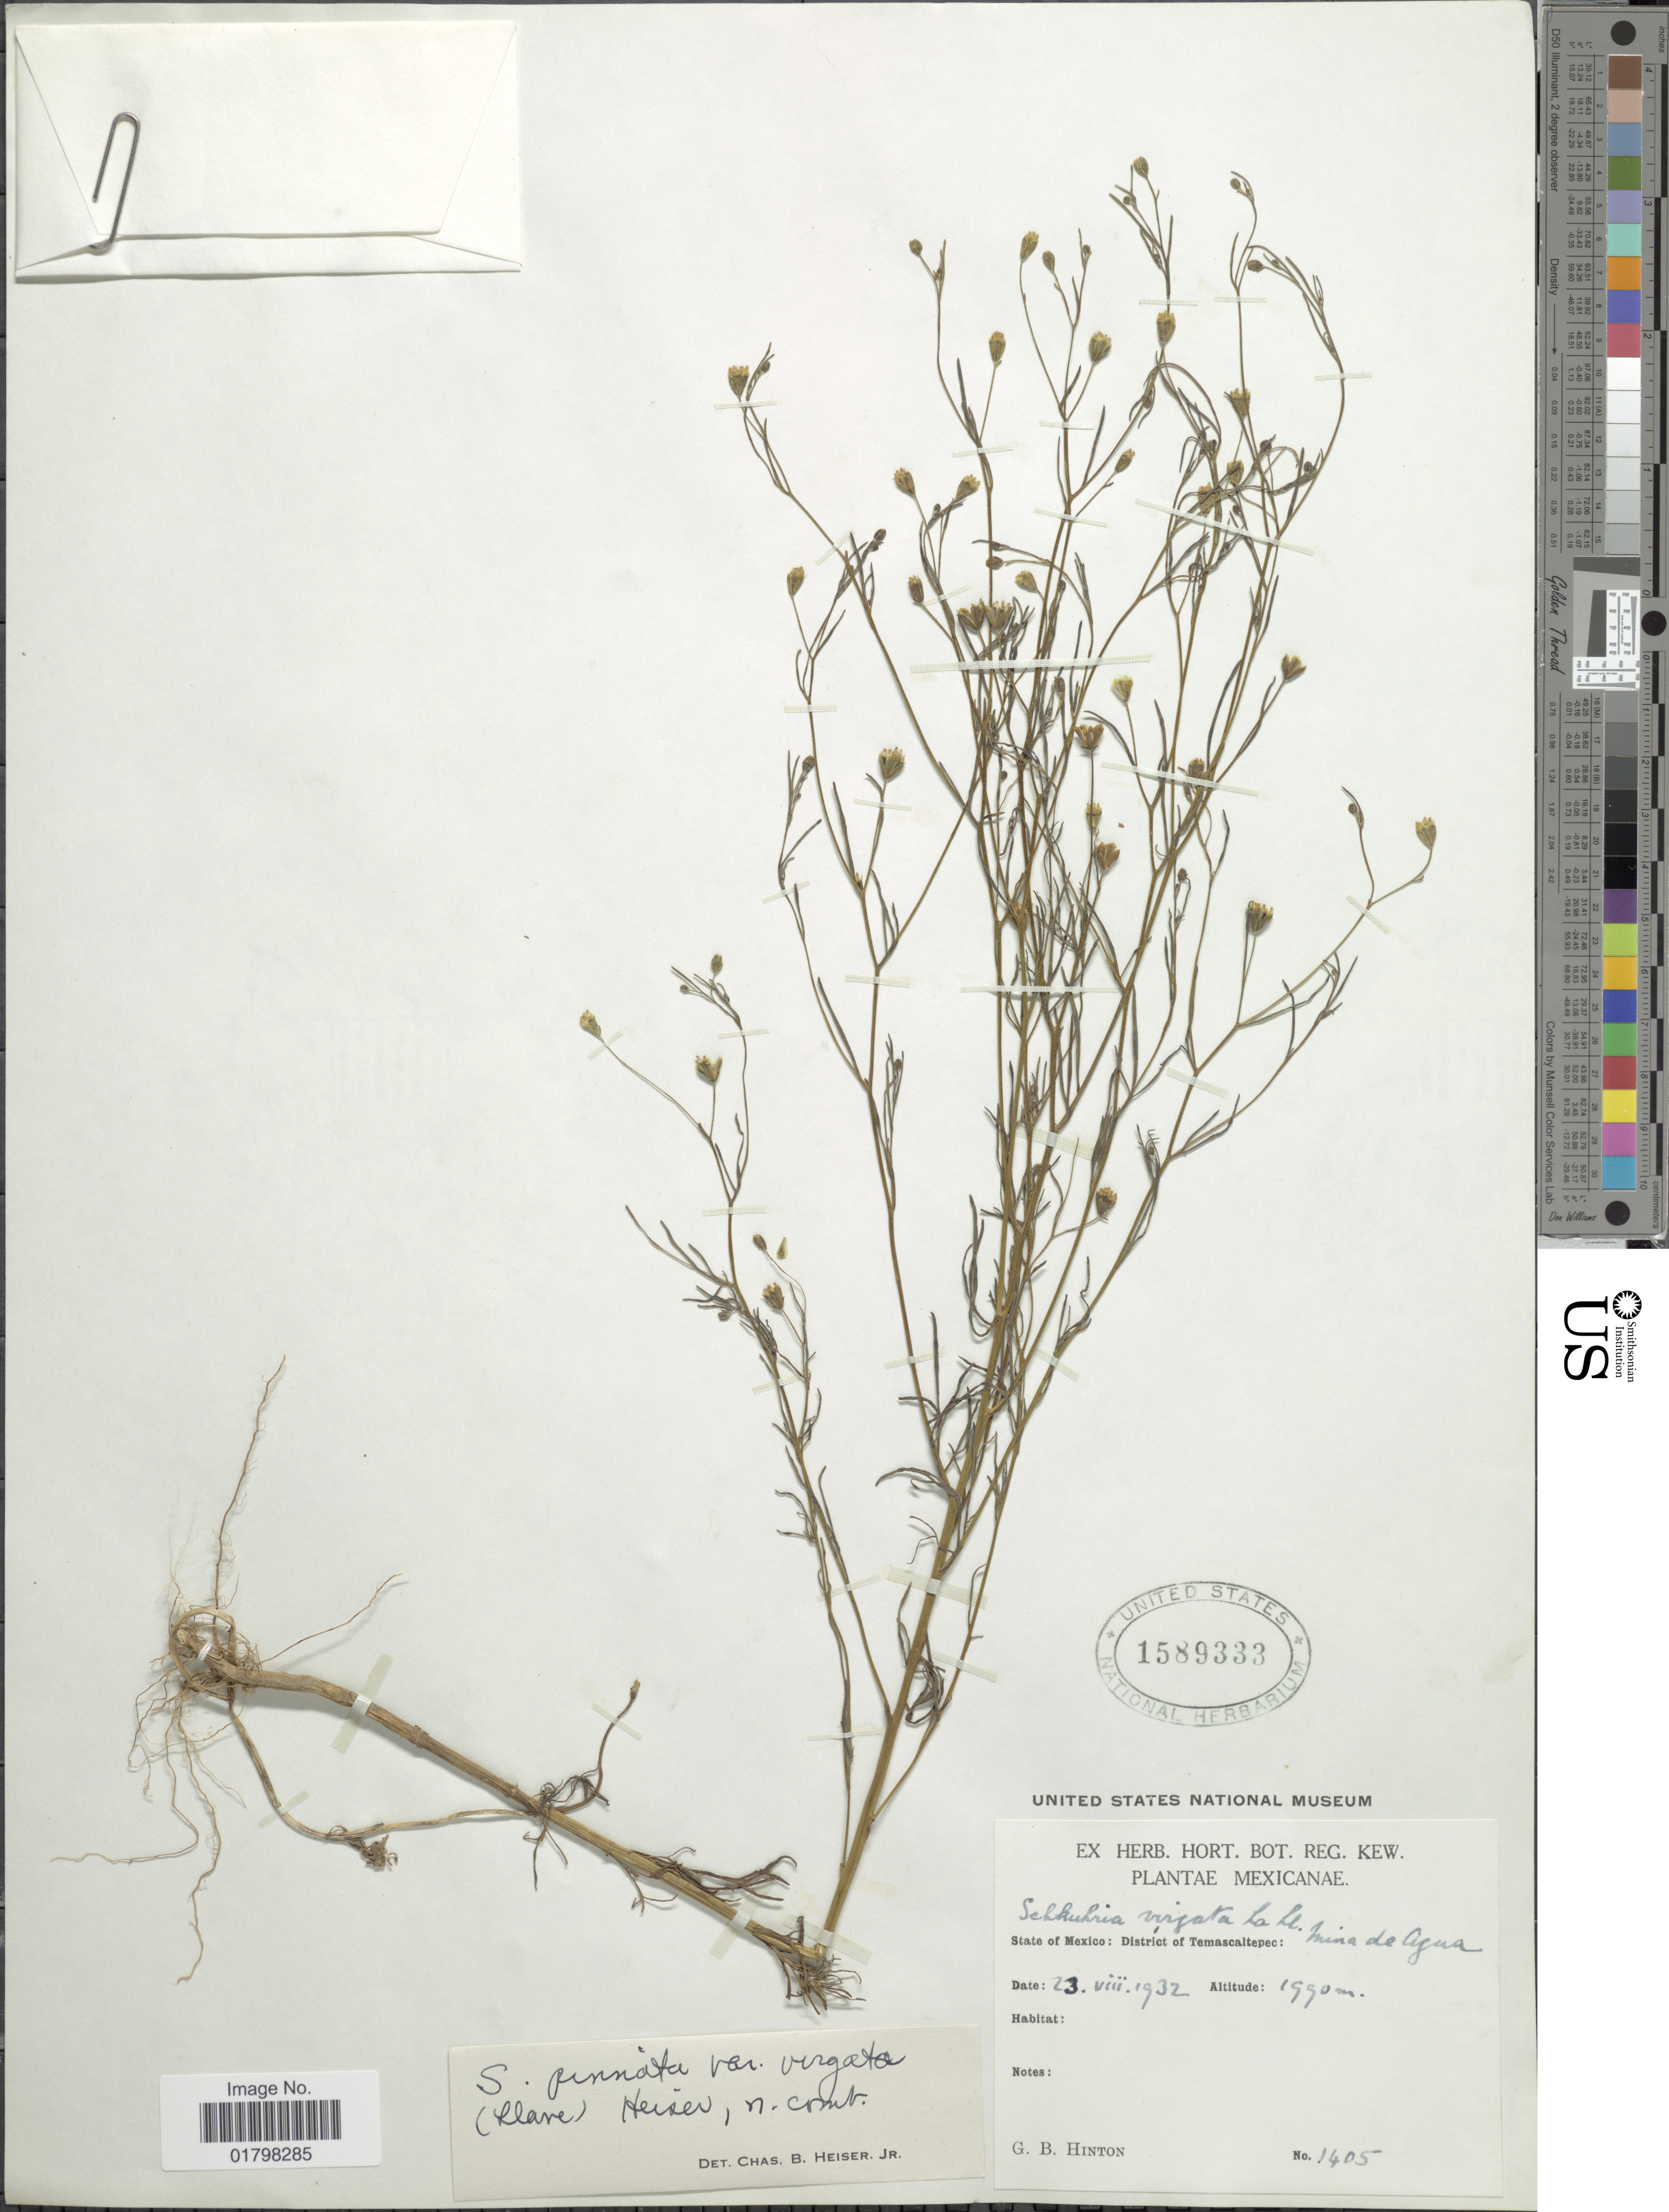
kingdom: Plantae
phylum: Tracheophyta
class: Magnoliopsida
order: Asterales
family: Asteraceae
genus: Schkuhria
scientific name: Schkuhria pinnata var. virgata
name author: (La Llave ex La Llave) Heiser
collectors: G. B. Hinton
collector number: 1405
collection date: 1932-08-23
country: Mexico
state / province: México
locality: District of Temascaltepec, Mina de Agua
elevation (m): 1990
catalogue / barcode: US 1589333